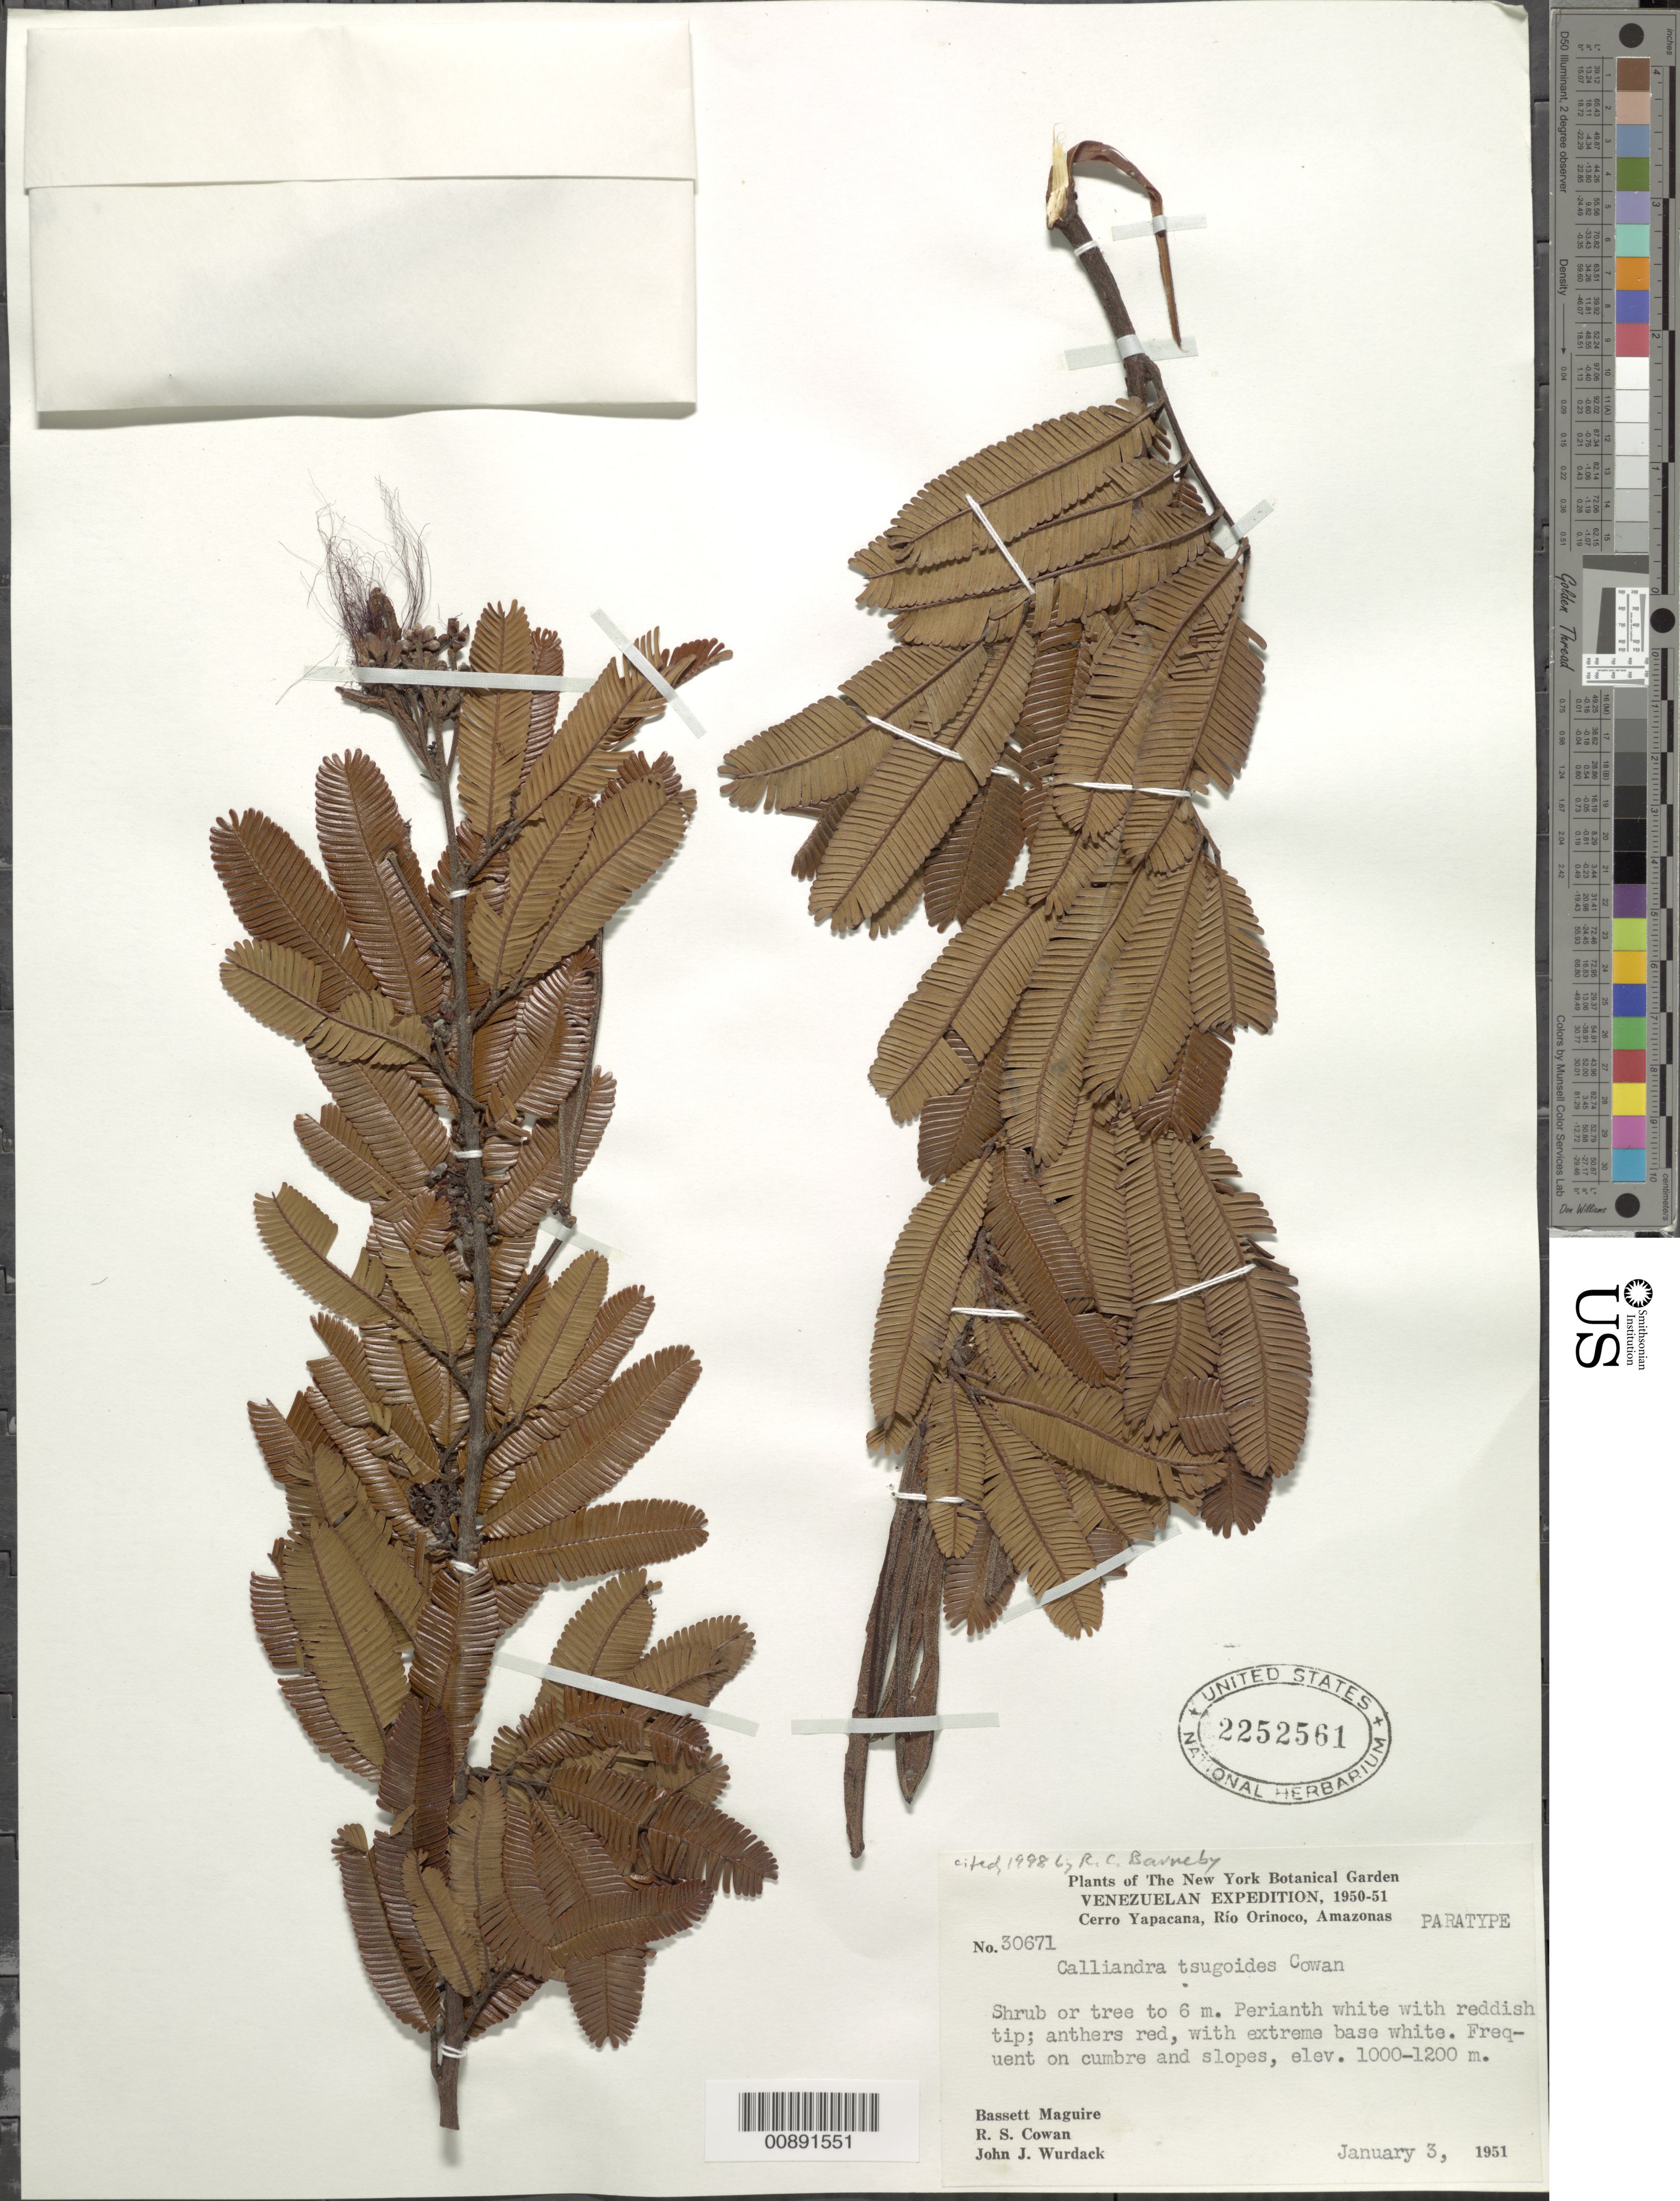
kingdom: Plantae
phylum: Tracheophyta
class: Magnoliopsida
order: Fabales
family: Fabaceae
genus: Calliandra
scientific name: Calliandra tsugoides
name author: R.S. Cowan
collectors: B. Maguire, R. S. Cowan & J. J. Wurdack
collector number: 30671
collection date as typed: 3-Jan-51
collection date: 1951-01-03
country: Venezuela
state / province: Amazonas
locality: Cerro Yapacána, Río Orinoco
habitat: Cumbre and slopes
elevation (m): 1000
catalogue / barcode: US 2252561